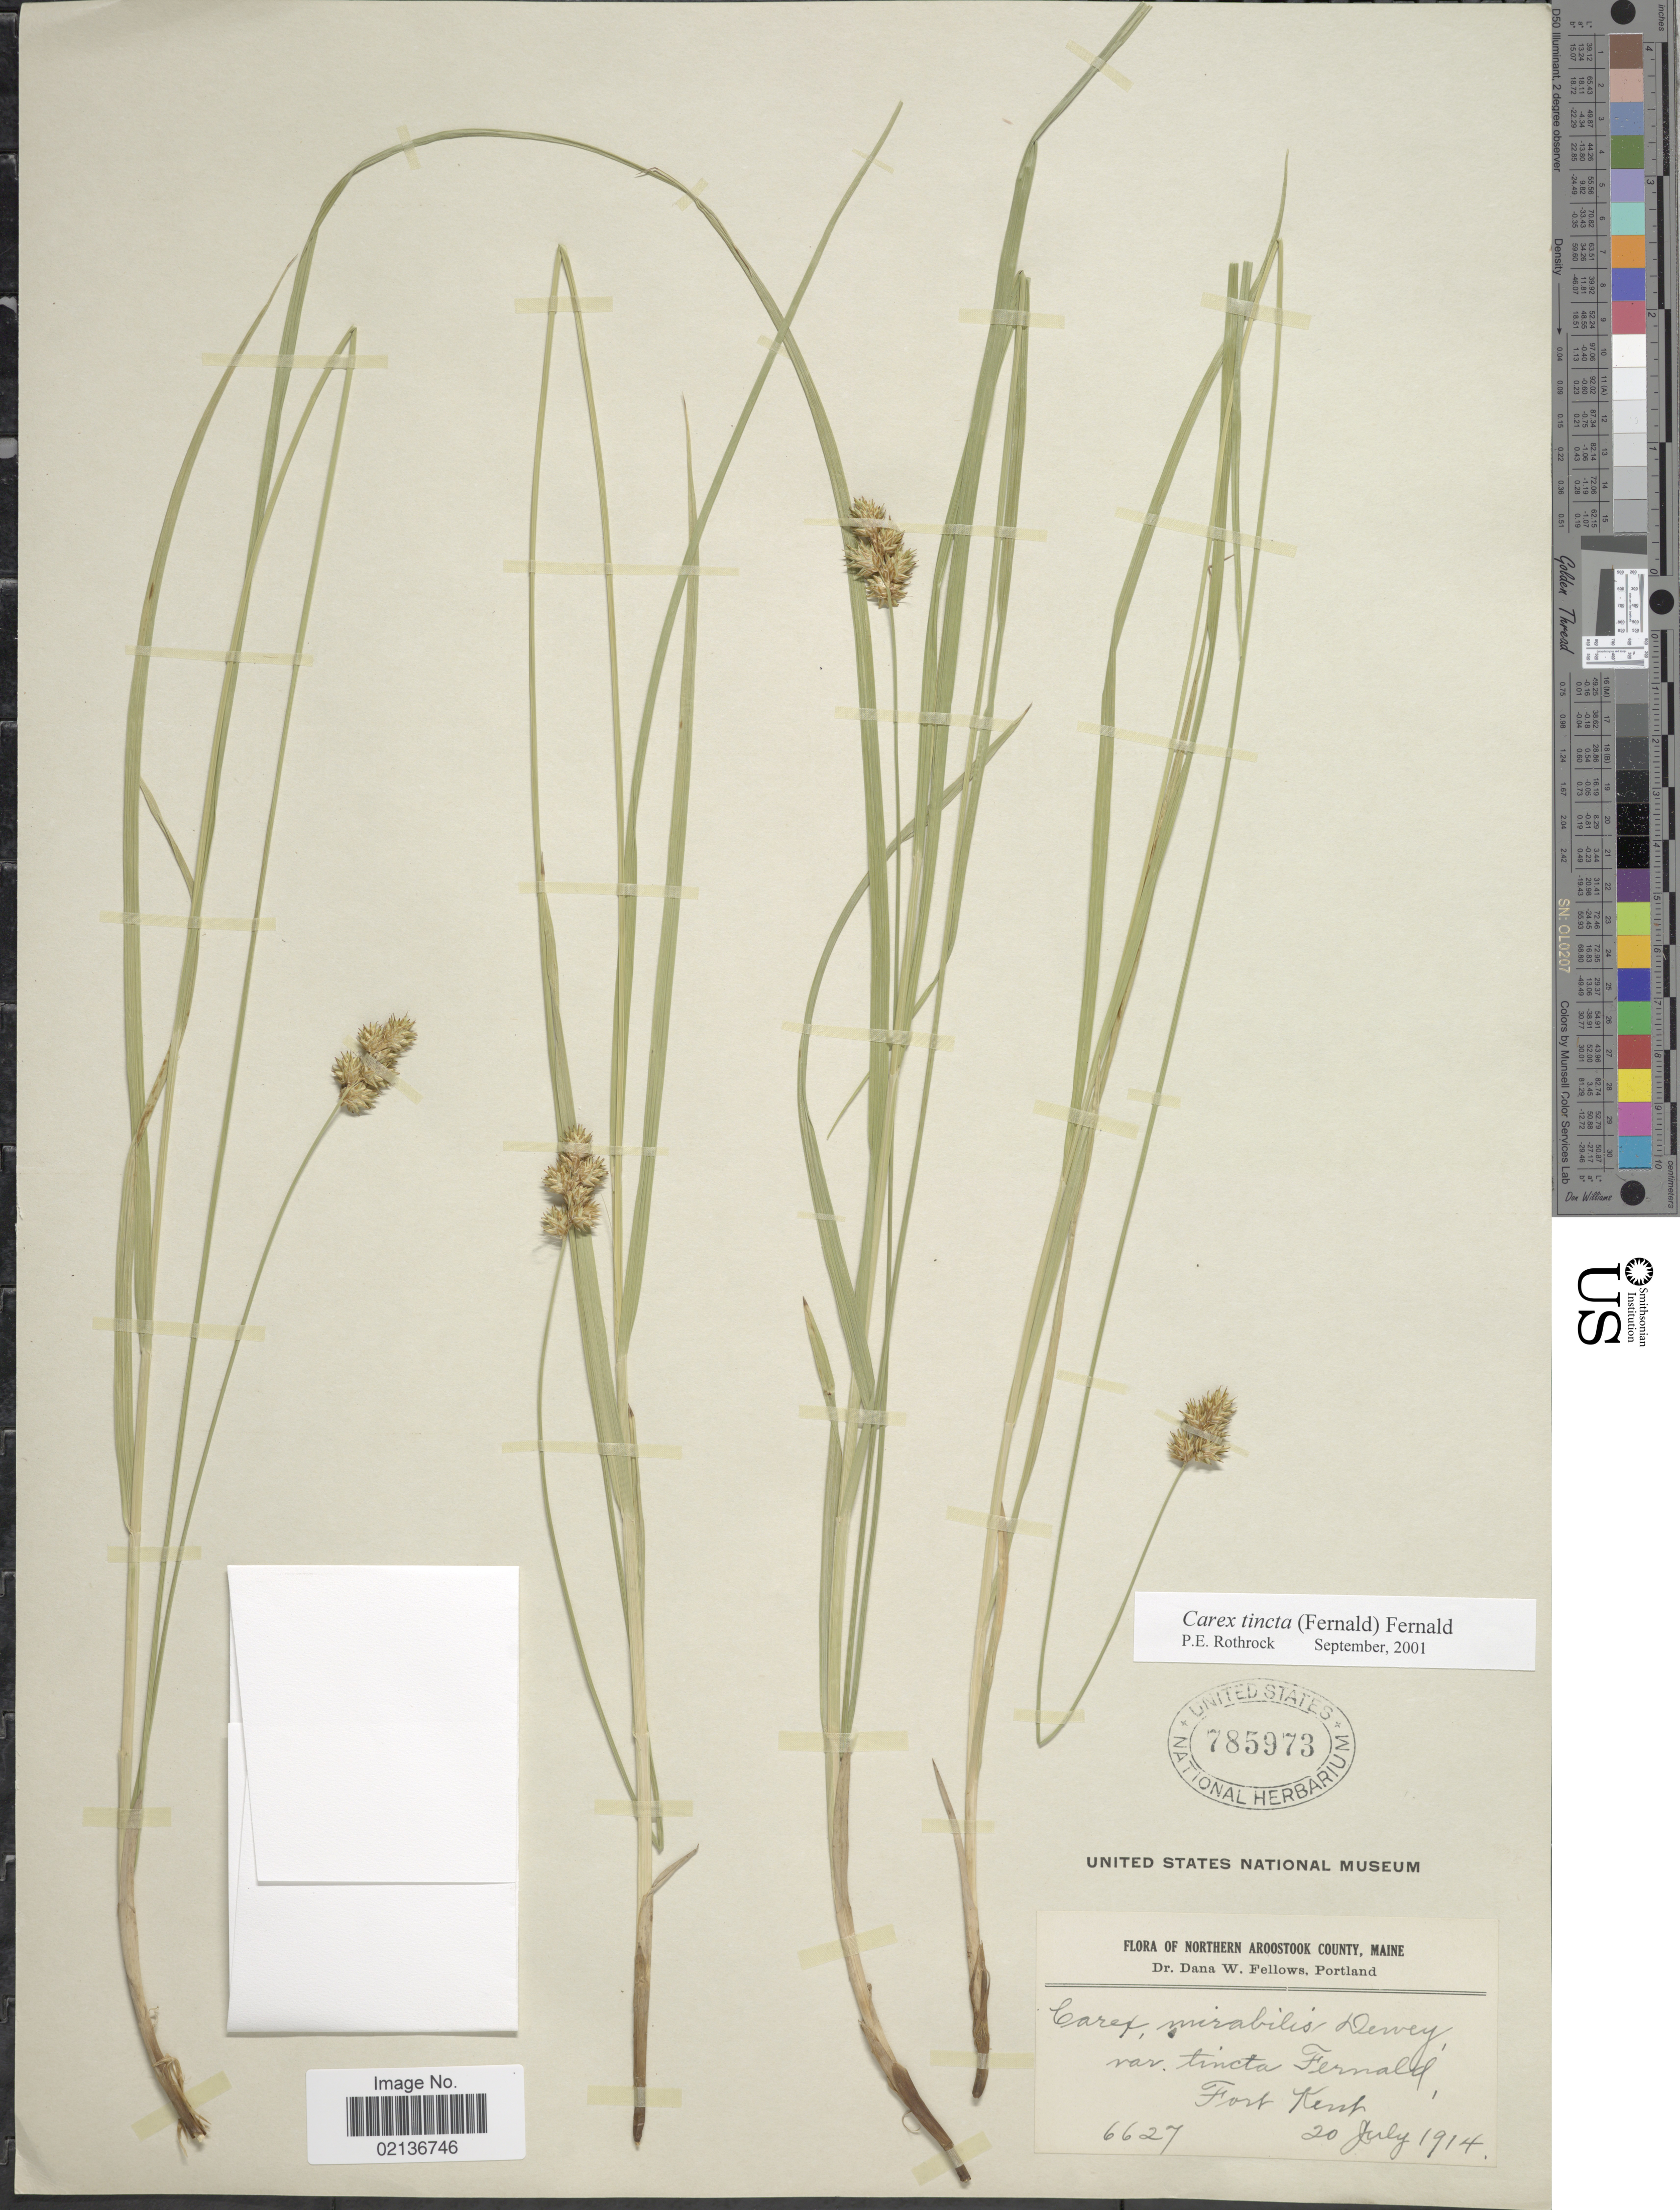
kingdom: Plantae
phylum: Tracheophyta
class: Liliopsida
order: Poales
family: Cyperaceae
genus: Carex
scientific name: Carex tincta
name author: (Fernald) Fernald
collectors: D. W. Fellows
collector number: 6627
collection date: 1914-07-20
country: United States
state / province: Maine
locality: Northern Aroostook County, Maine, Fort Kent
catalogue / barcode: US 785973